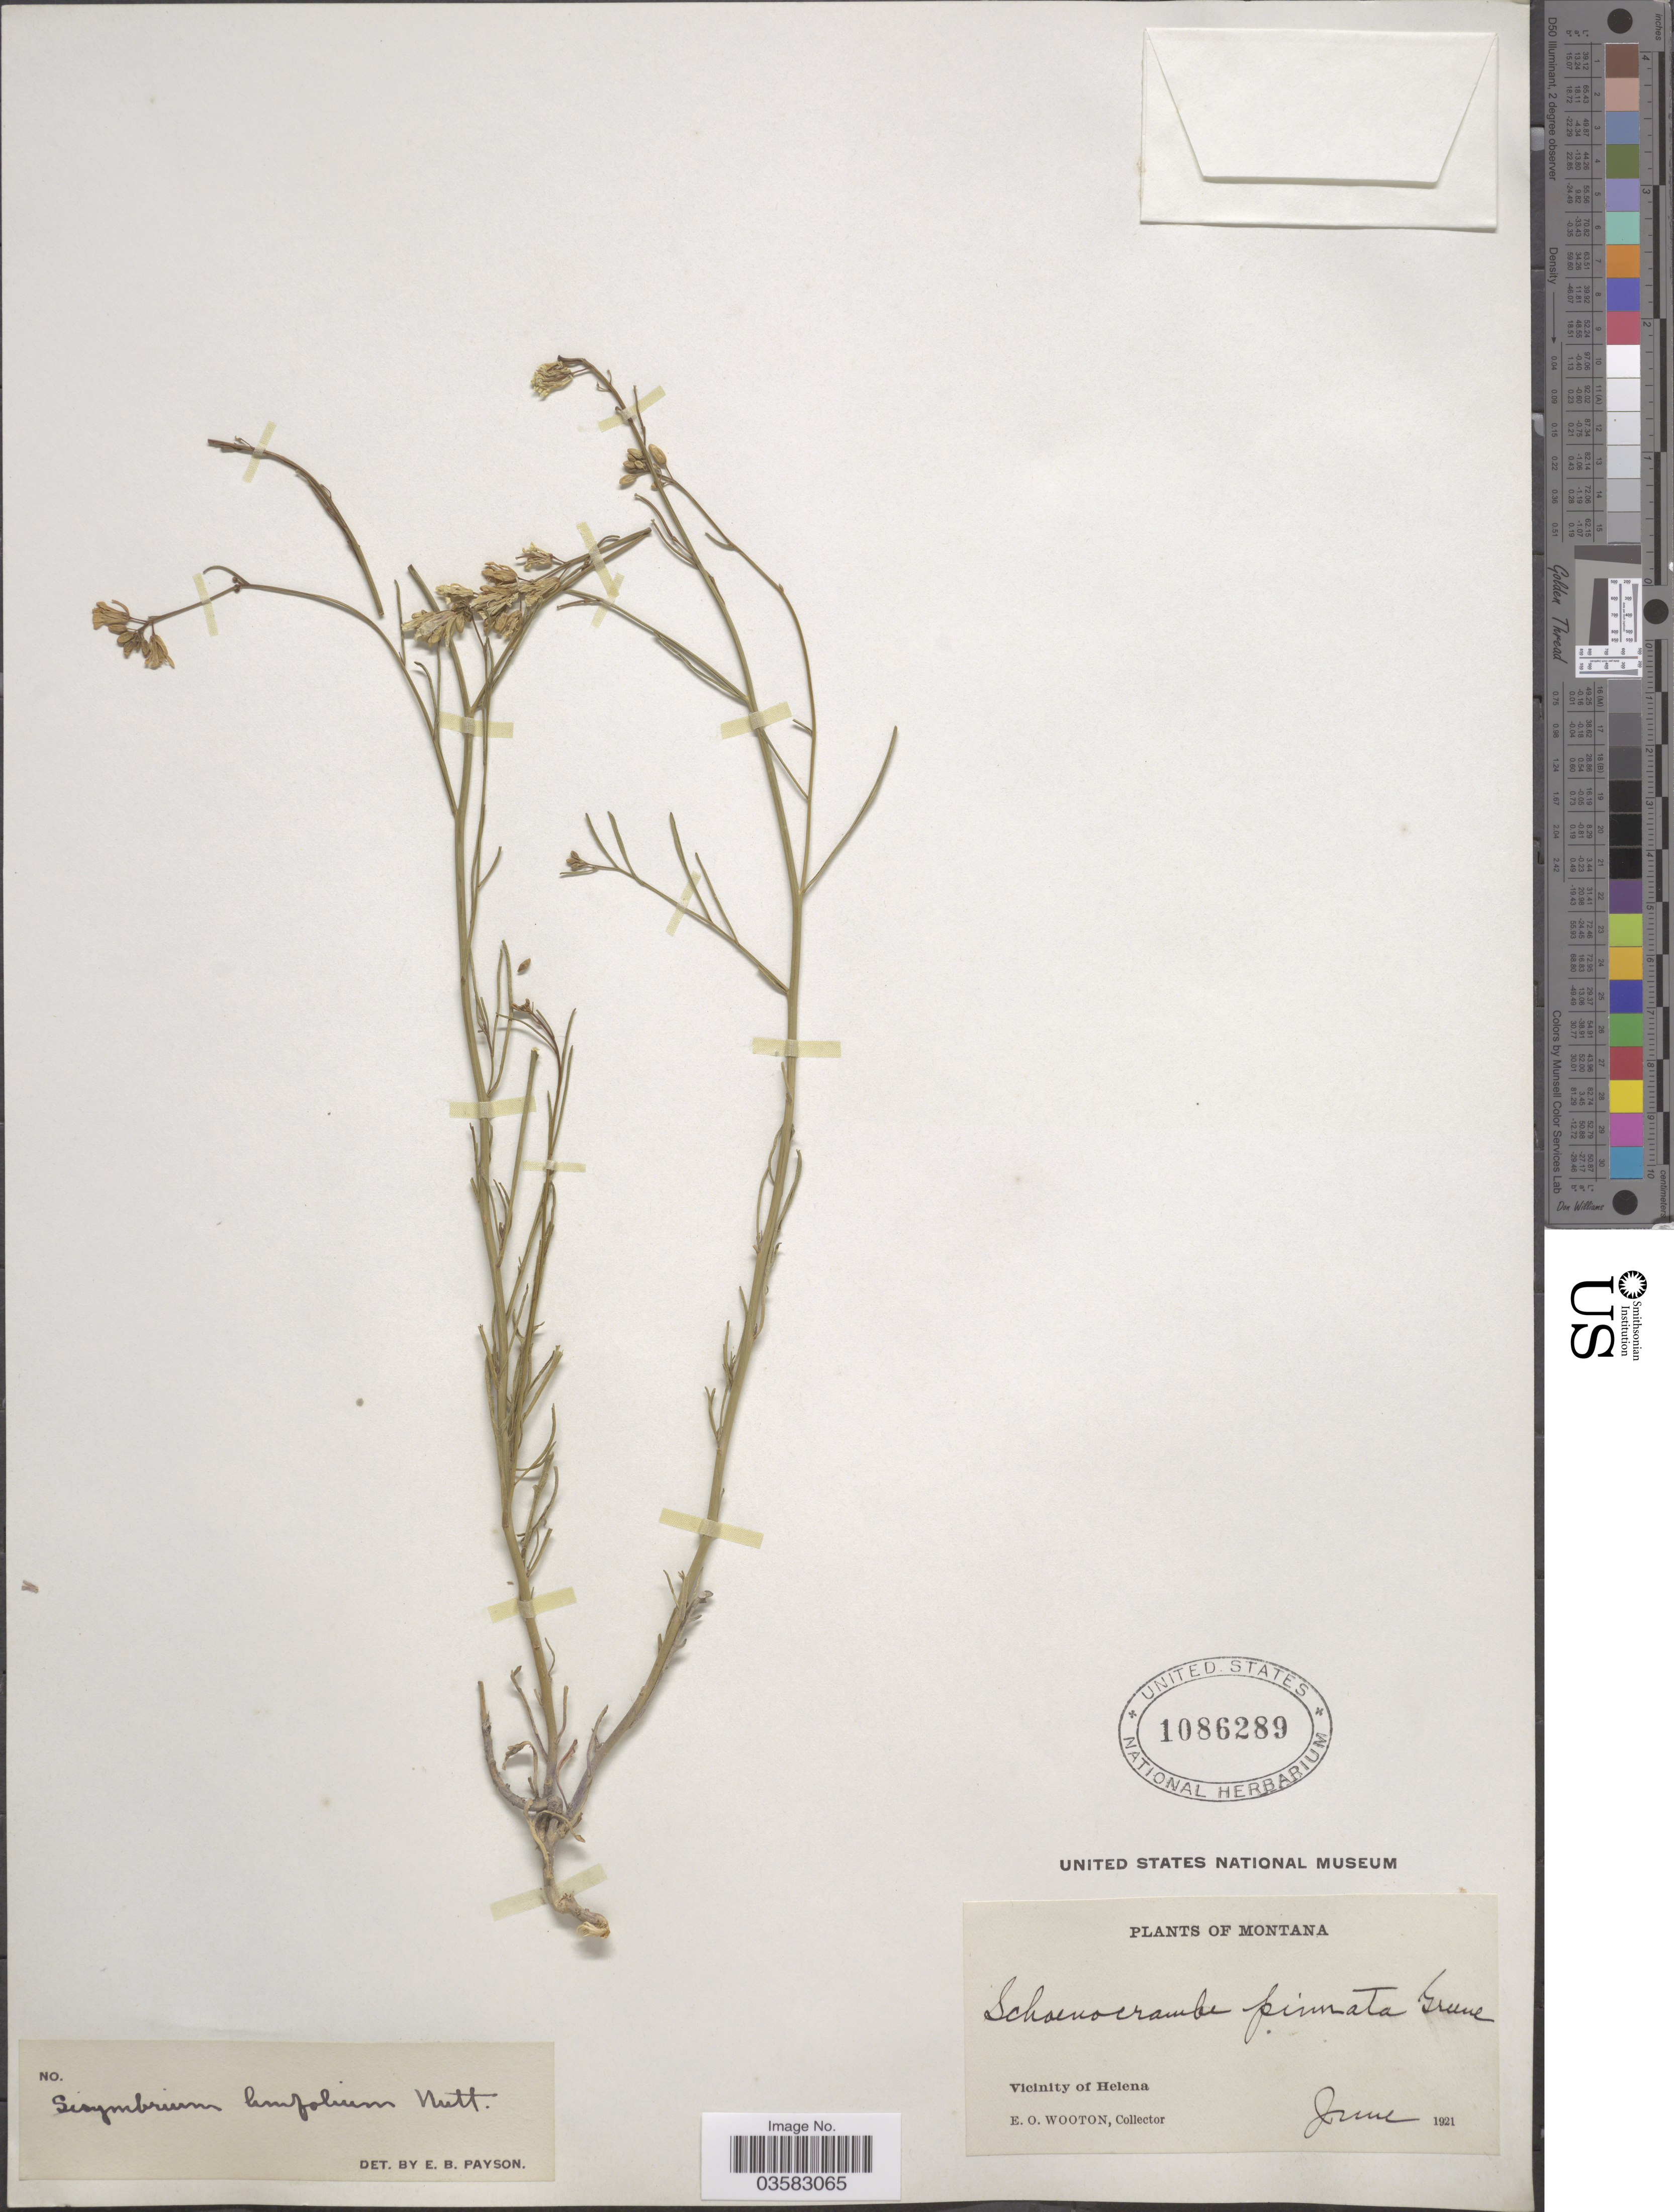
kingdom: Plantae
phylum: Tracheophyta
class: Magnoliopsida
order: Brassicales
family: Brassicaceae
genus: Sisymbrium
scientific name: Sisymbrium linifolium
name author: (Nutt.) Nutt. ex Torr. & A. Gray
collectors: E. O. Wooton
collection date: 1921-06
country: United States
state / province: Montana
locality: Vicinity of Helena.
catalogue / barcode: US 1086289